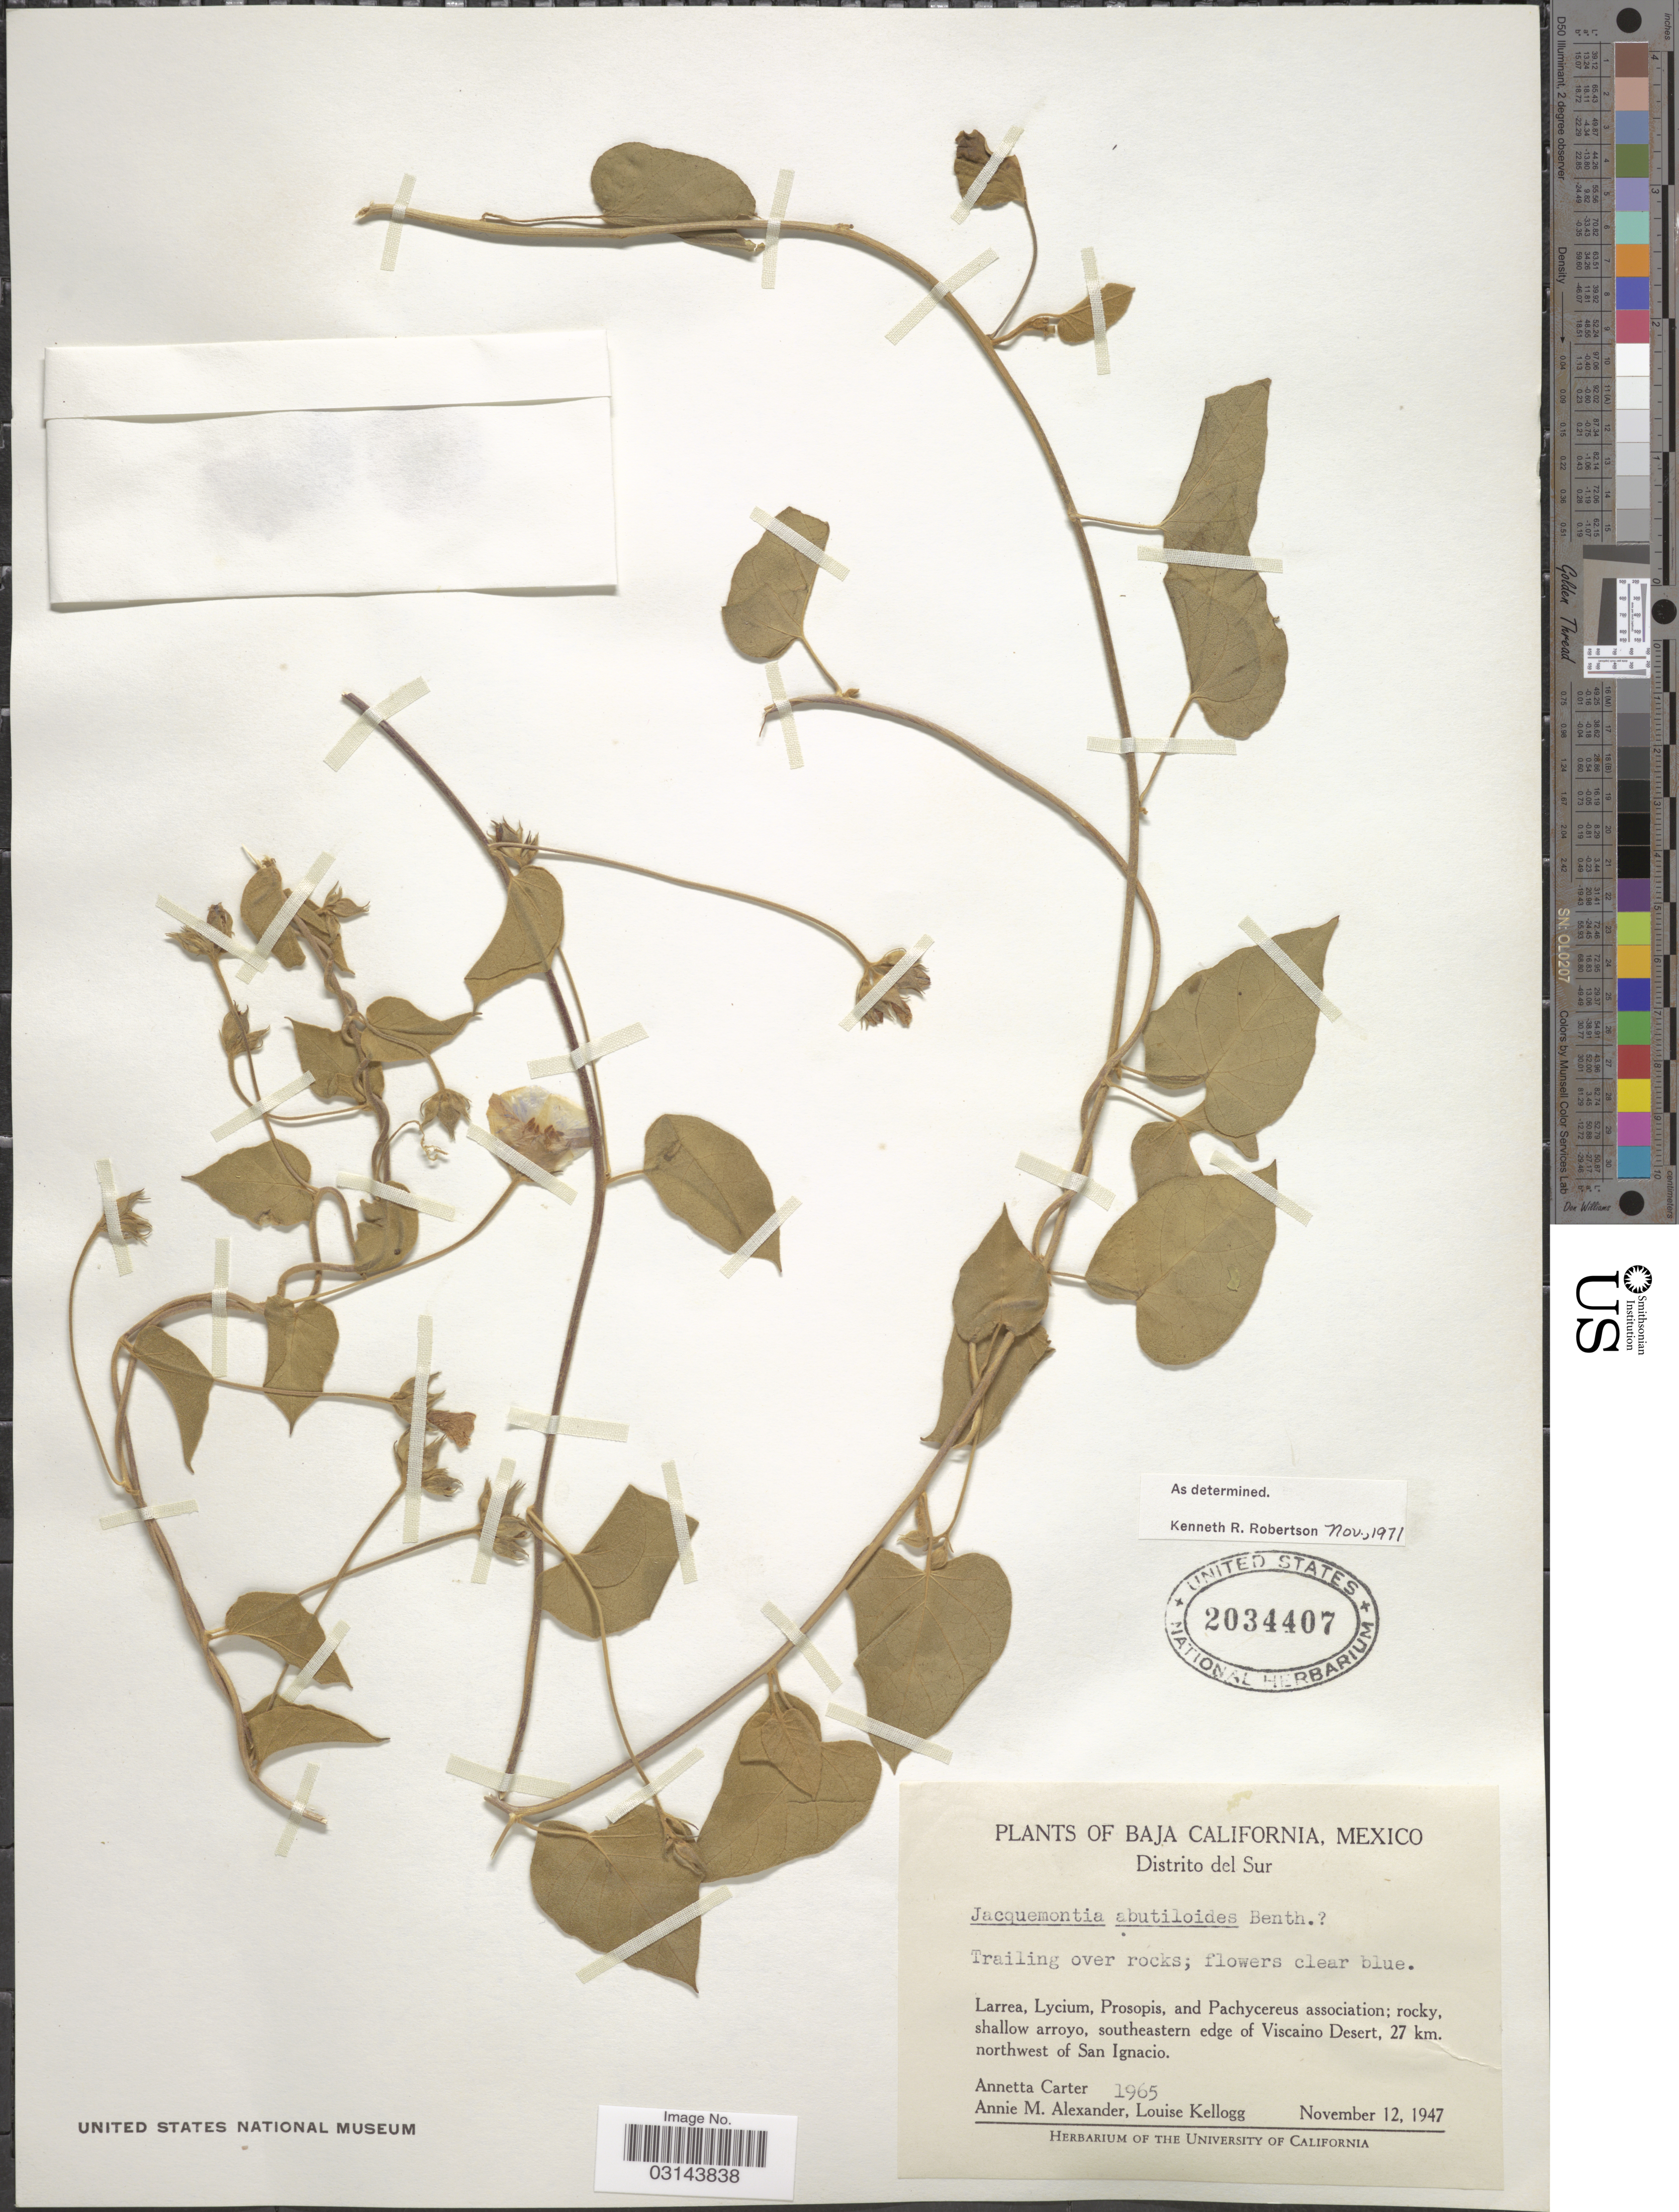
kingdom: Plantae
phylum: Tracheophyta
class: Magnoliopsida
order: Solanales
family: Convolvulaceae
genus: Jacquemontia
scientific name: Jacquemontia abutiloides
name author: Benth.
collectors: A. Carter, A. M. Alexander & L. Kellogg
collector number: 1965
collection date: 1947-11-12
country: Mexico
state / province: Baja California Sur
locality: Distrito del Sur. Southeastern edge of Viscaino Desert, 27 km. northwest of San Ignacio.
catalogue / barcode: US 2034407